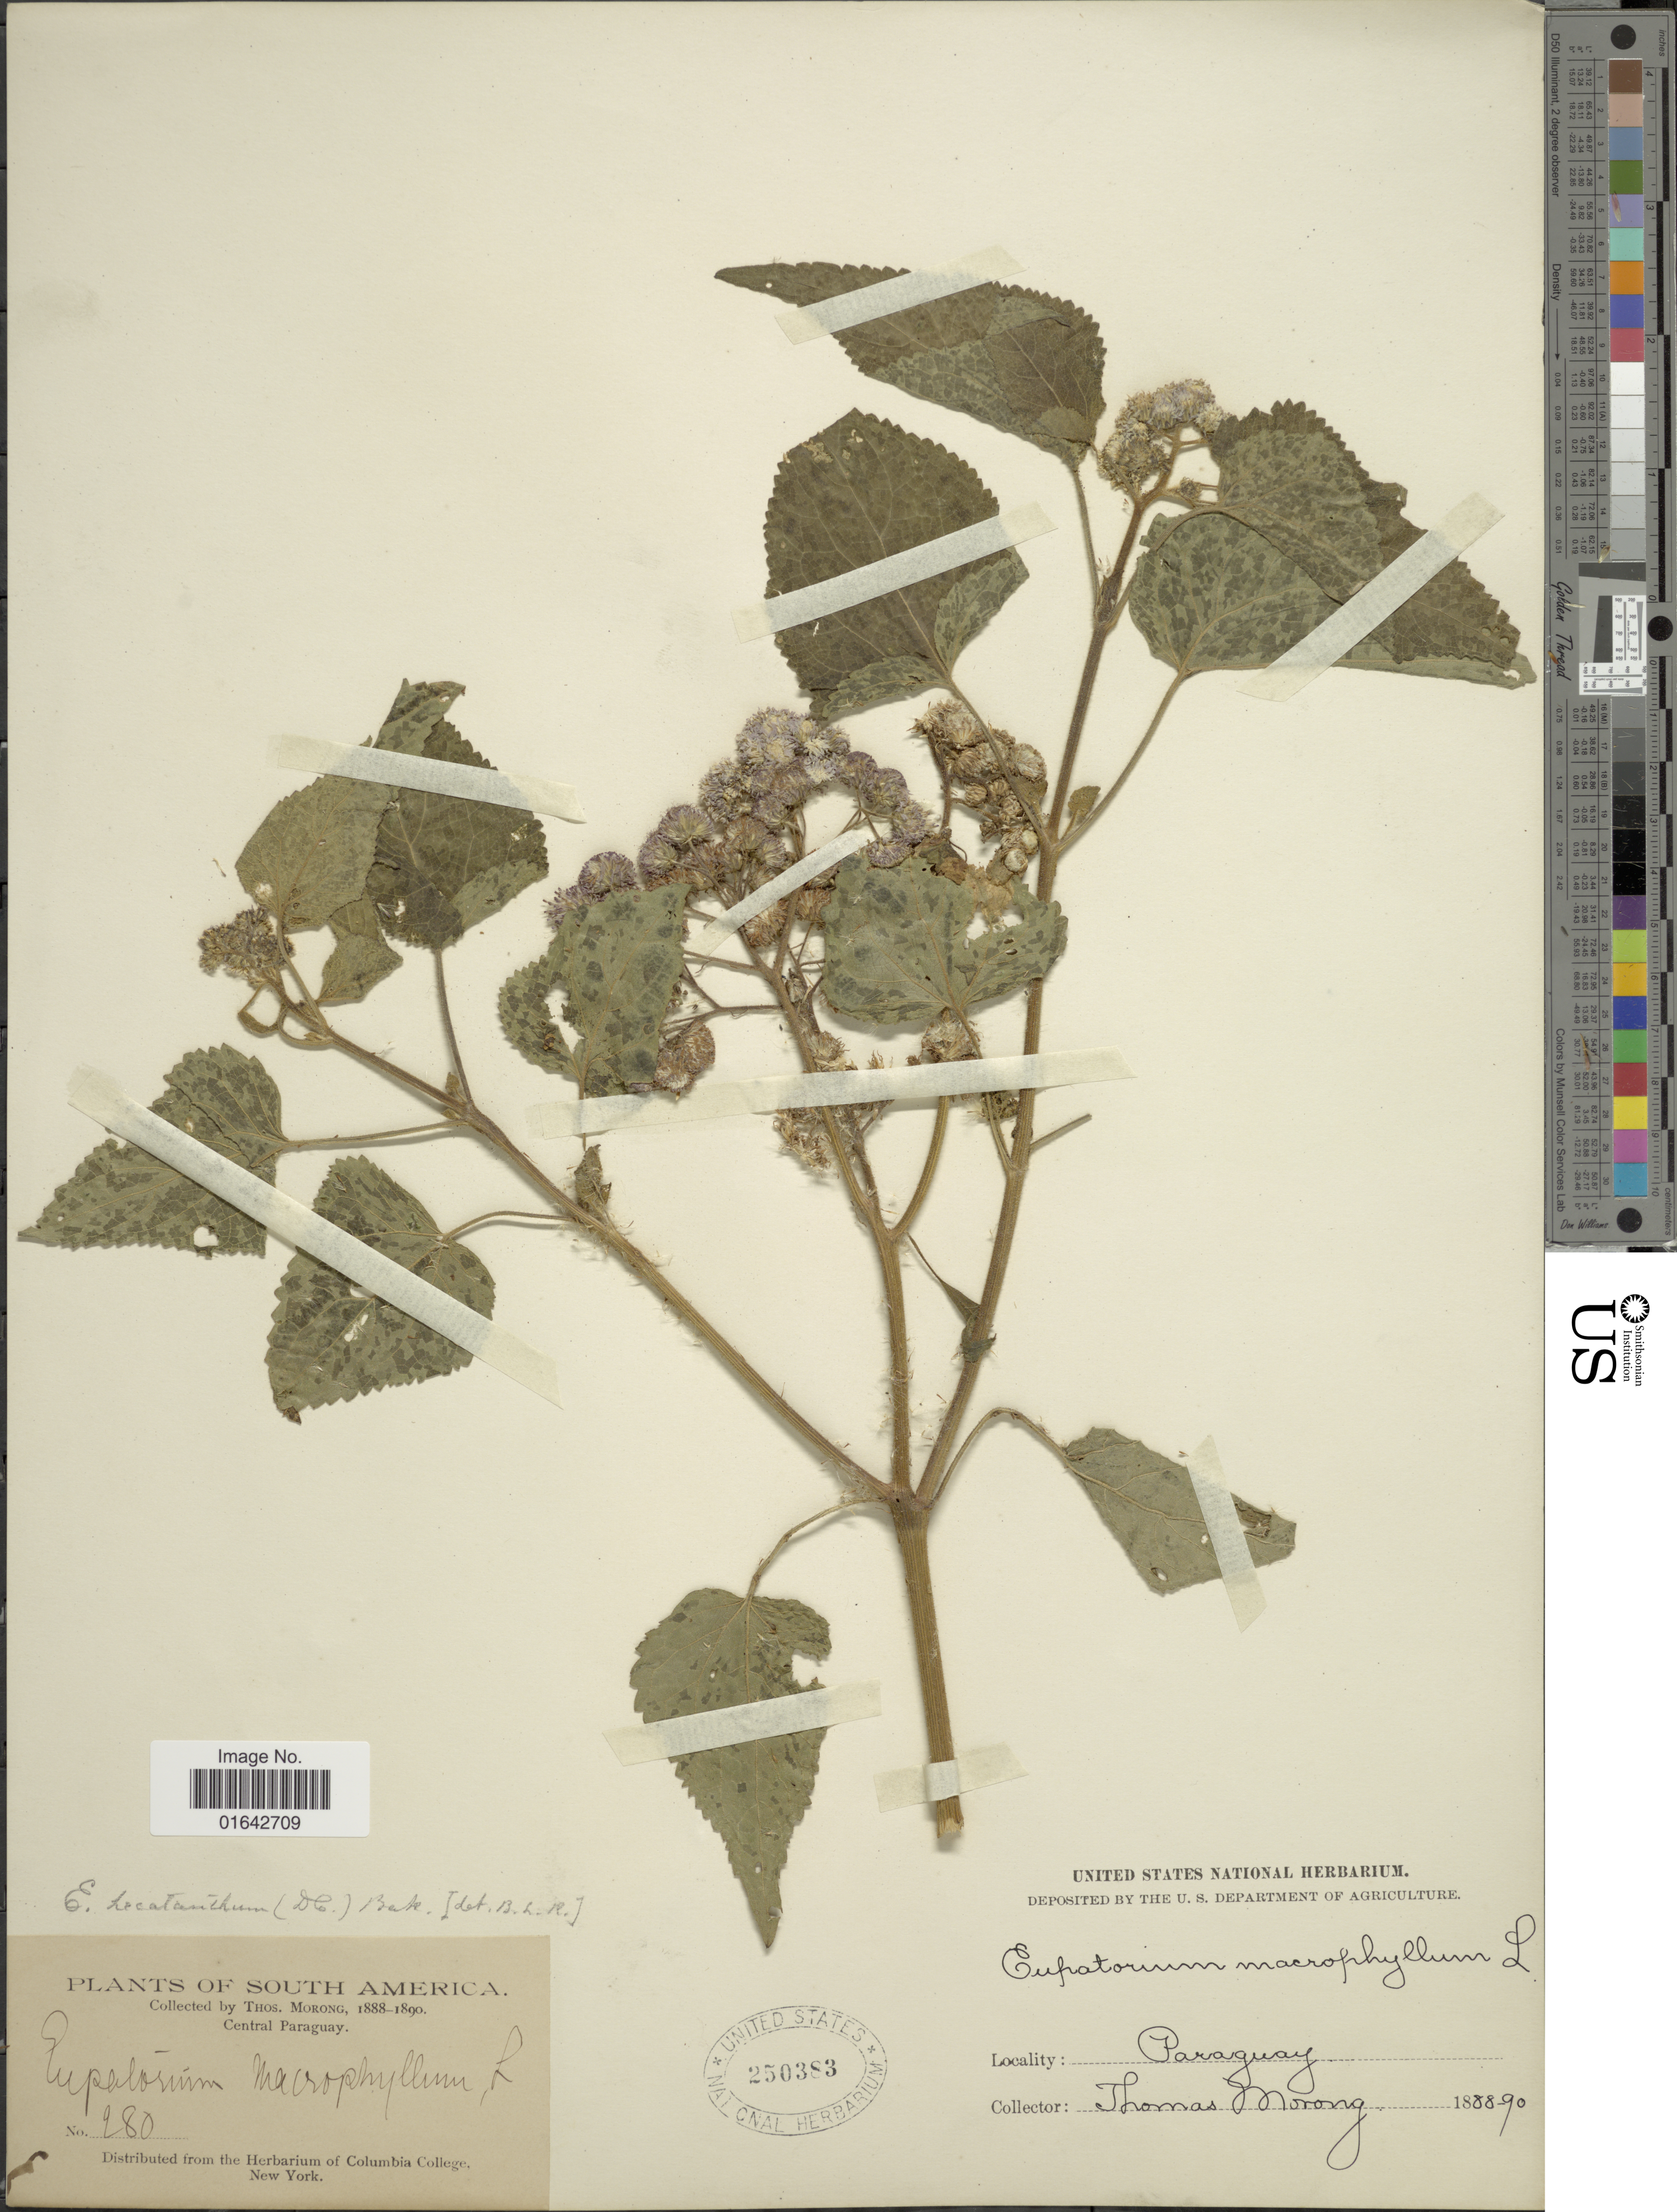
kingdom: Plantae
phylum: Tracheophyta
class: Magnoliopsida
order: Asterales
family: Asteraceae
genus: Urolepis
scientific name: Urolepis hecatantha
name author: (DC.) R.M. King & H. Rob.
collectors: ex herb. T. Morong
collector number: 980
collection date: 1880/1890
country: Paraguay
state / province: Central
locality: South America, Central Paraguay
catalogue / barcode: US 250383